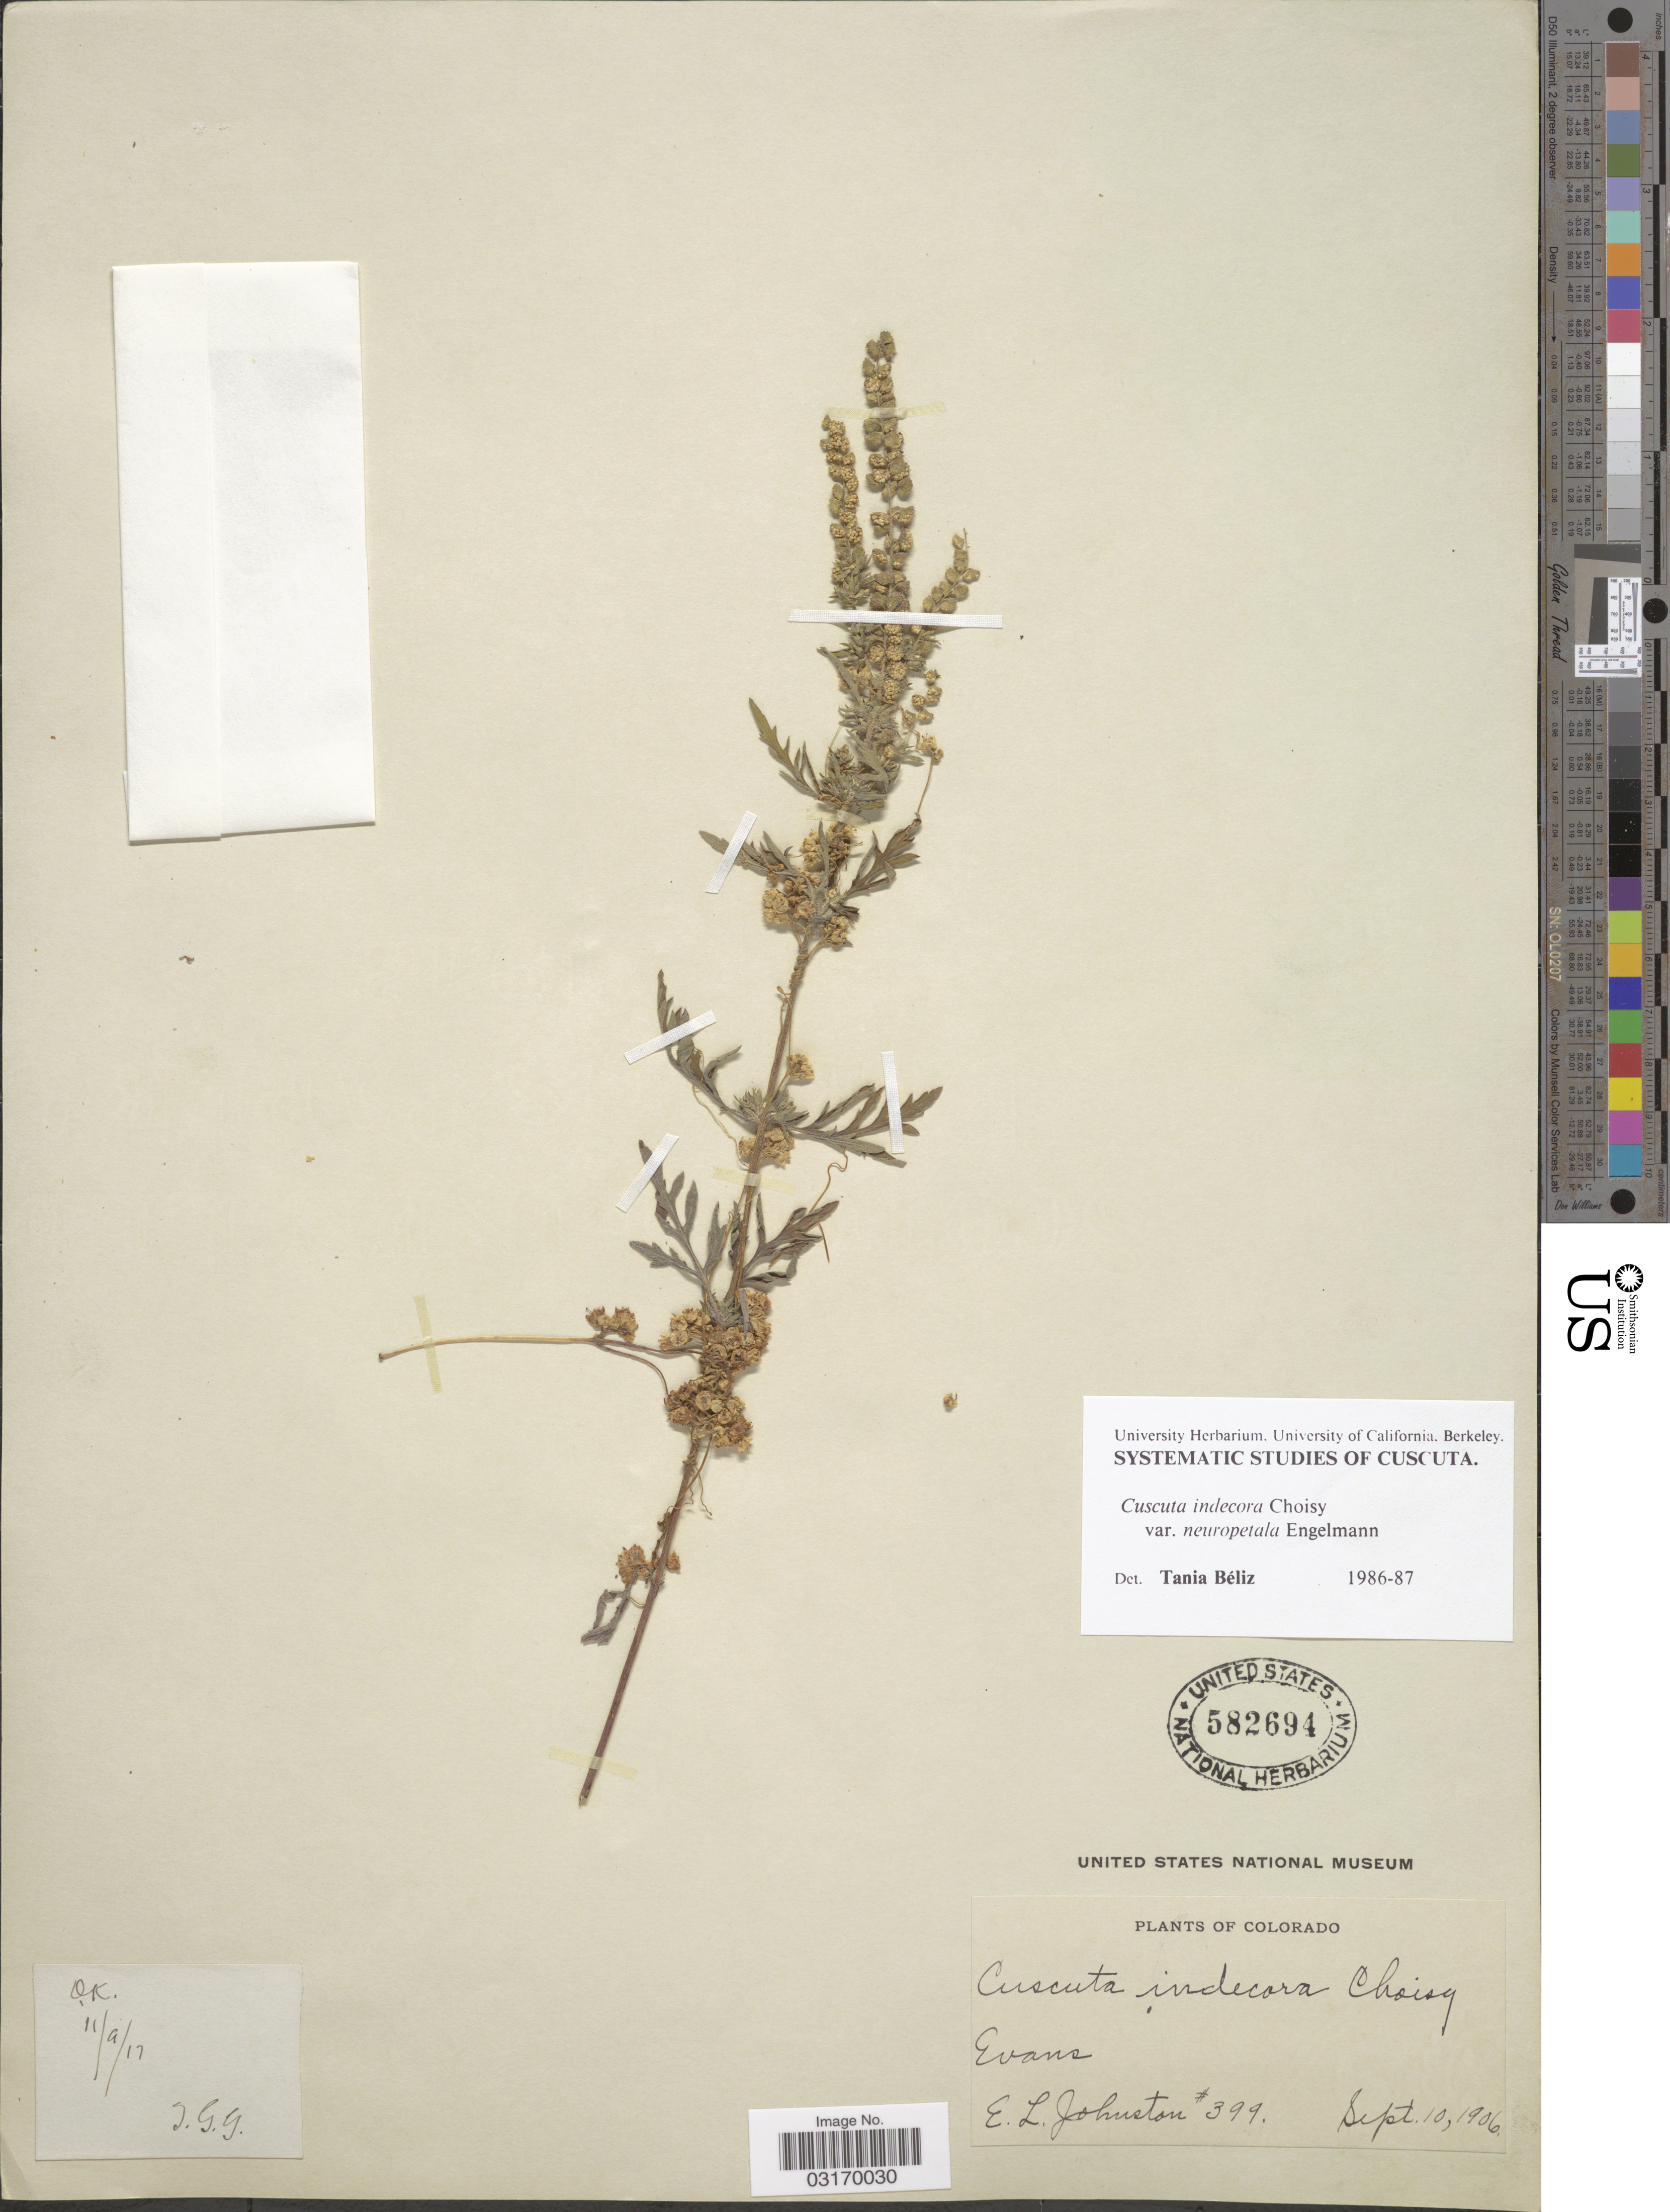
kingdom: Plantae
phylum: Tracheophyta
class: Magnoliopsida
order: Solanales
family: Convolvulaceae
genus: Cuscuta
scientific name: Cuscuta indecora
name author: Choisy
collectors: E. L. Johnston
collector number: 399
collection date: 1906-09-10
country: United States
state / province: Colorado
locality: Evans.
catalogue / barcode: US 582694